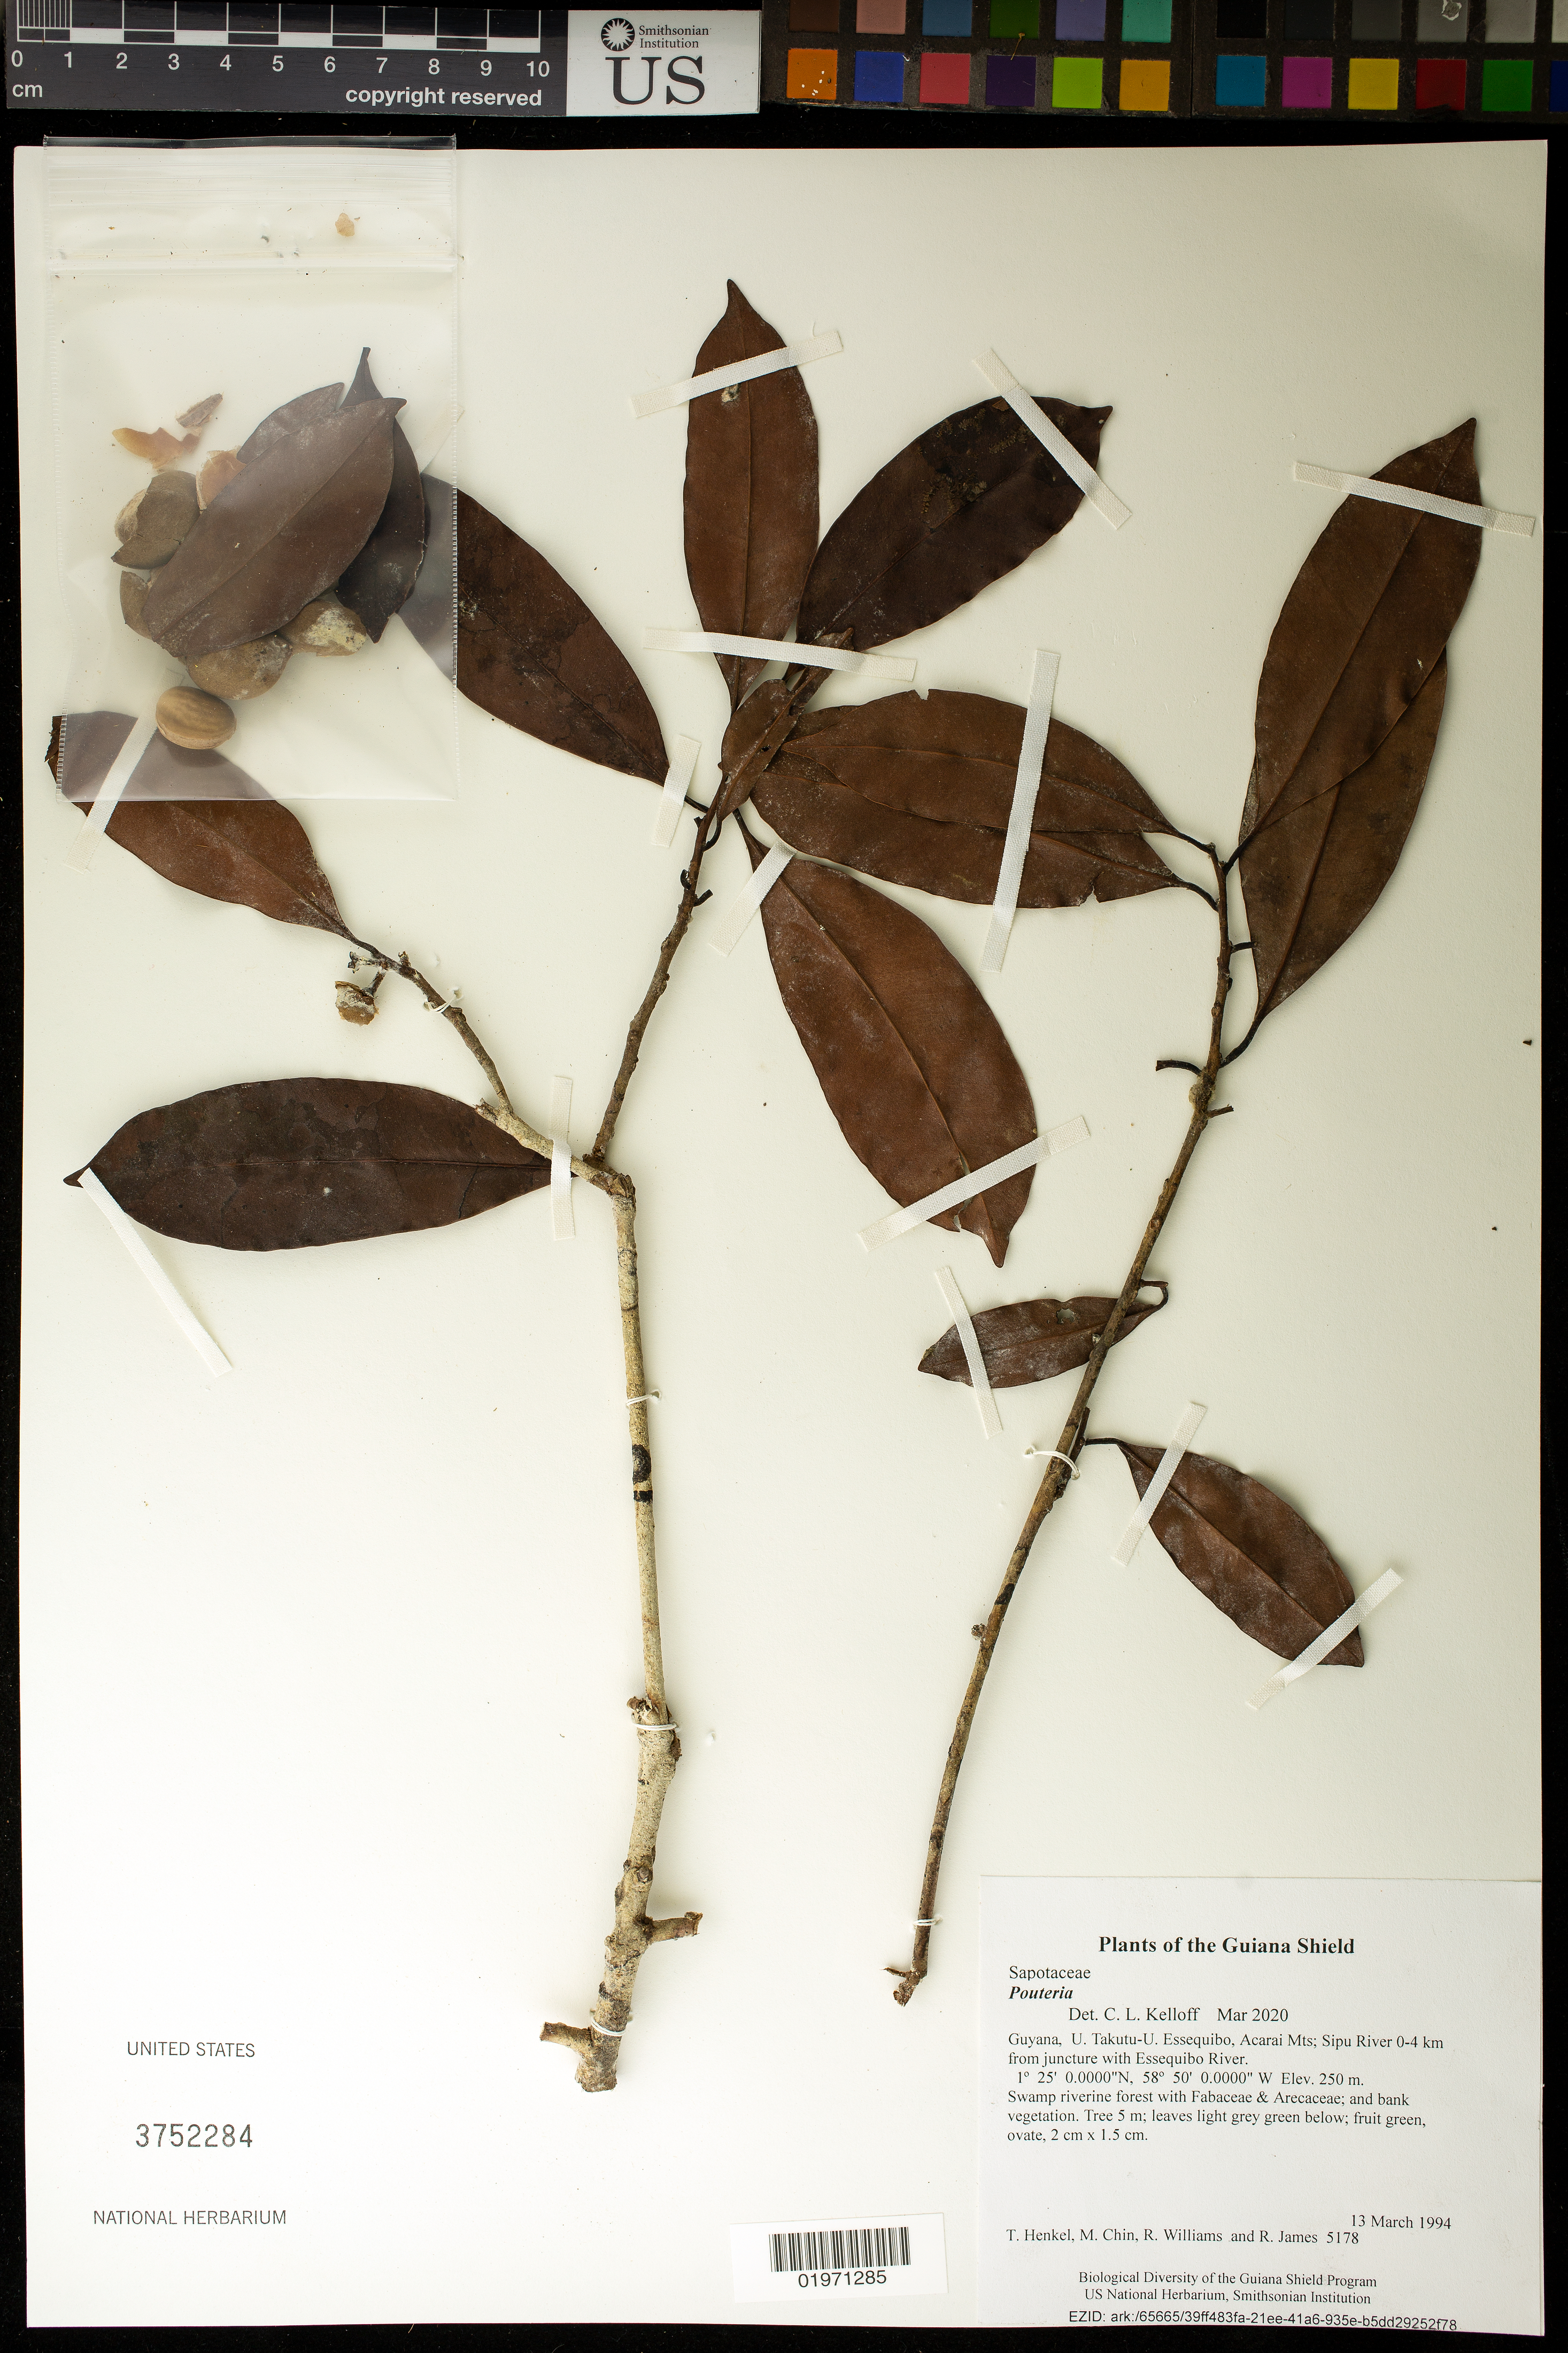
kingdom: Plantae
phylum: Tracheophyta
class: Magnoliopsida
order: Ericales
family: Sapotaceae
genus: Pouteria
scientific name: Pouteria sp.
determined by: Kelloff, C. L.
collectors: T. Henkel, M. Chin, R. Williams & R. James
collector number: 5178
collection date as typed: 13 March 1994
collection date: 1994-03-13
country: Guyana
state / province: U. Takutu-U. Essequibo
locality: Acarai Mts; Sipu River 0-4 km from juncture with Essequibo River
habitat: Swamp riverine forest with Fabaceae & Arecaceae; and bank vegetation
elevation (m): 250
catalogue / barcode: US 3752284